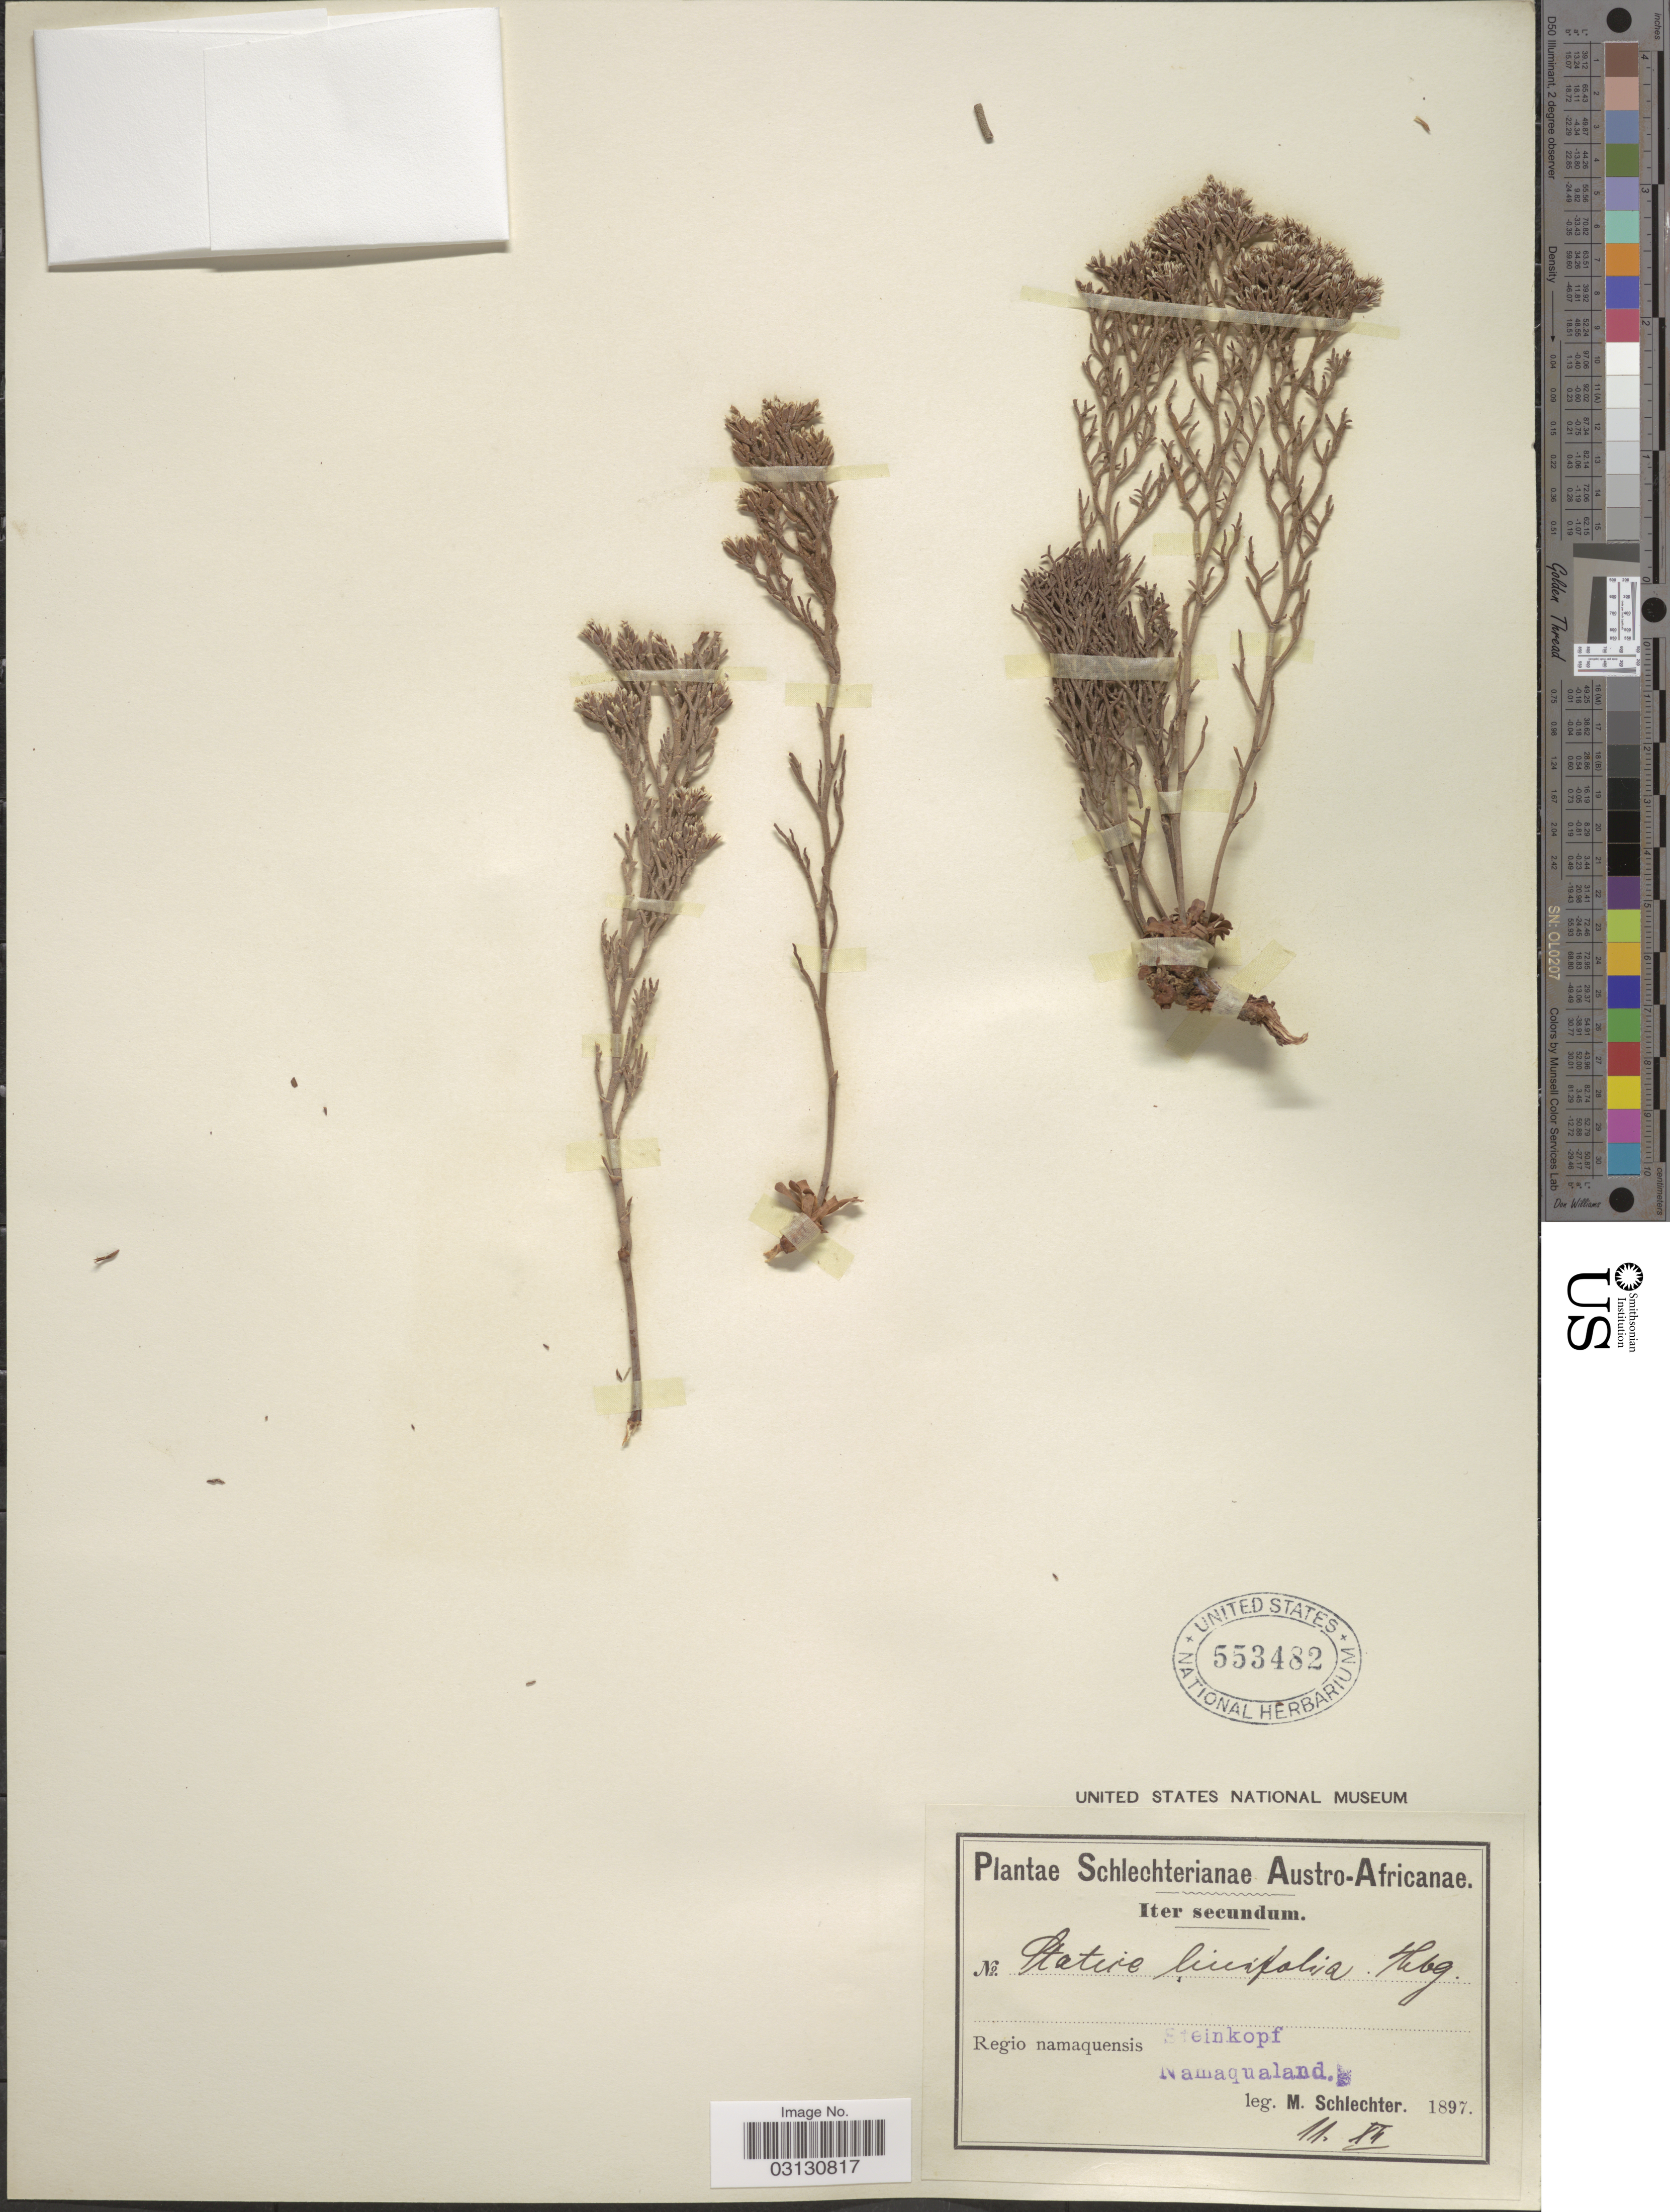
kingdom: Plantae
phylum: Tracheophyta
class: Magnoliopsida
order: Caryophyllales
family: Plumbaginaceae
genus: Limonium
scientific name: Limonium linifolium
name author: (L. f.) Kuntze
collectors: M. Schlechter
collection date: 1897-12-11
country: South Africa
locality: Austro-Africanae. Regio namaquensis, Steinkopf, Namaqualand.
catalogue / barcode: US 553482